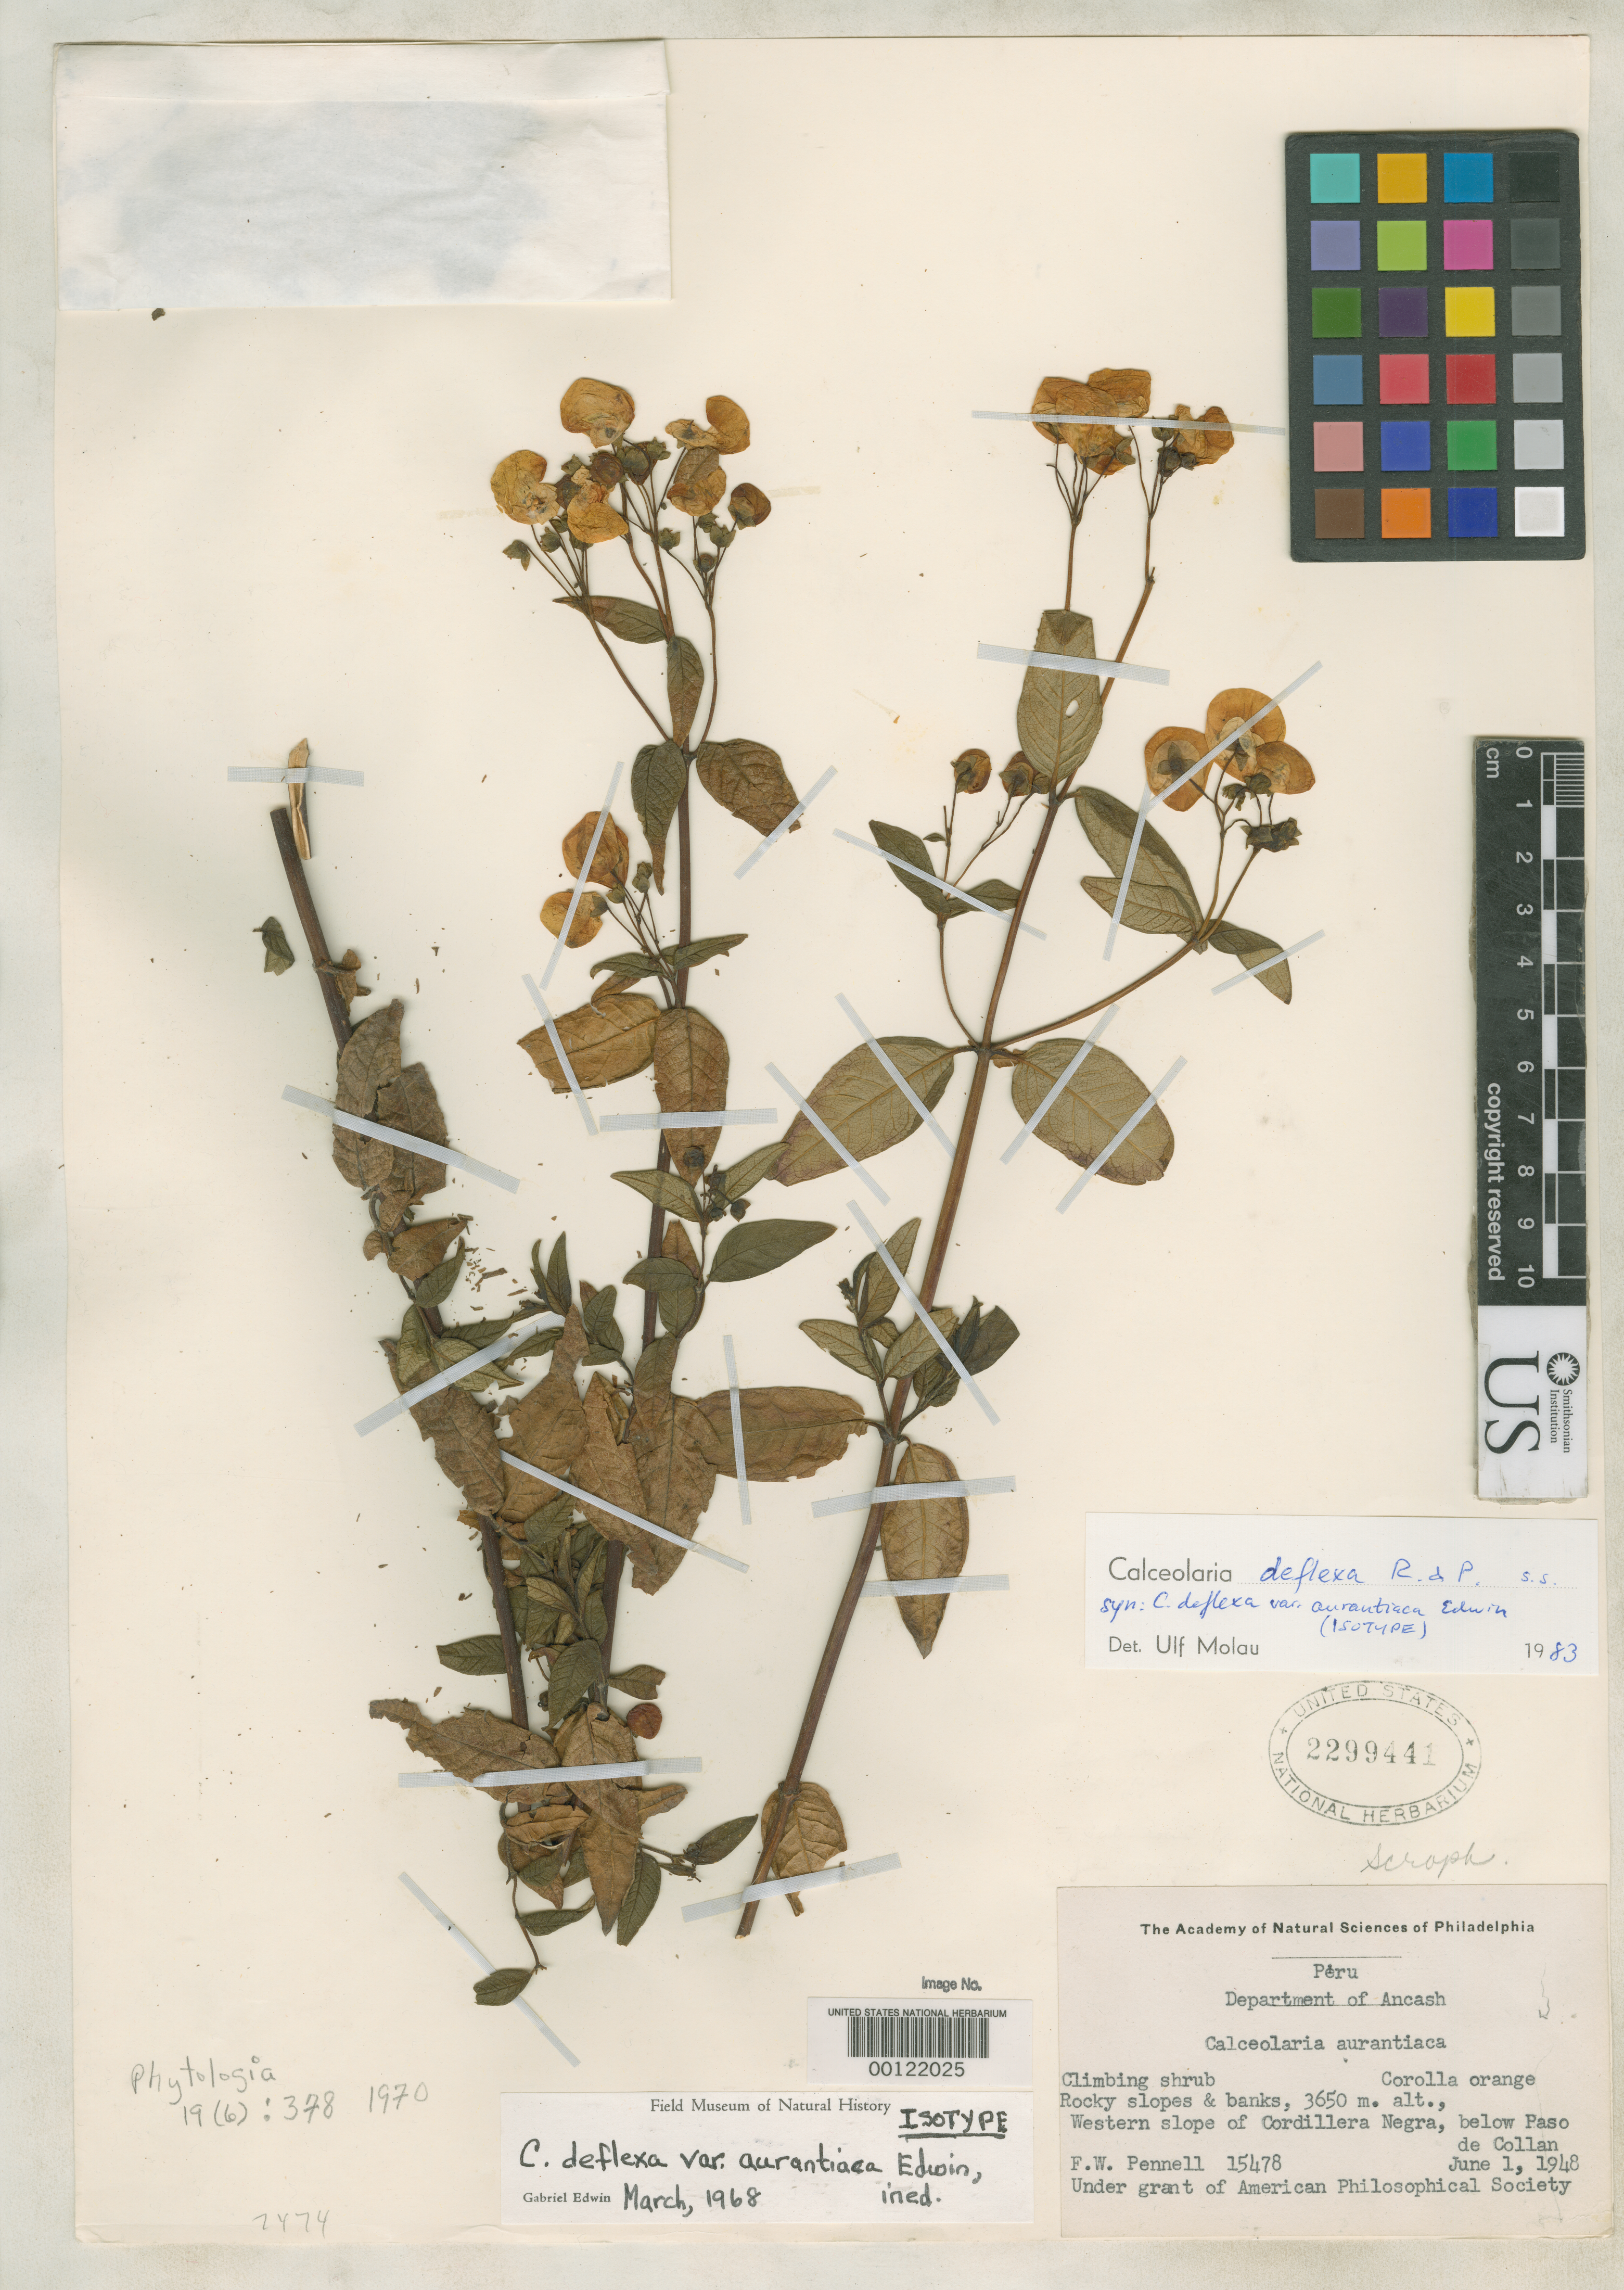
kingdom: Plantae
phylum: Tracheophyta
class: Magnoliopsida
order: Lamiales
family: Calceolariaceae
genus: Calceolaria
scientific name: Calceolaria deflexa var. aurantiaca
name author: Edwin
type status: Isotype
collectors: F. W. Pennell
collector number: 15478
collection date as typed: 01 Jun 1948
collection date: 1948-06-01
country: Peru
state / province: Ancash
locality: Cordillera Negra, Paso de Collan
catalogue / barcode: US 2299441